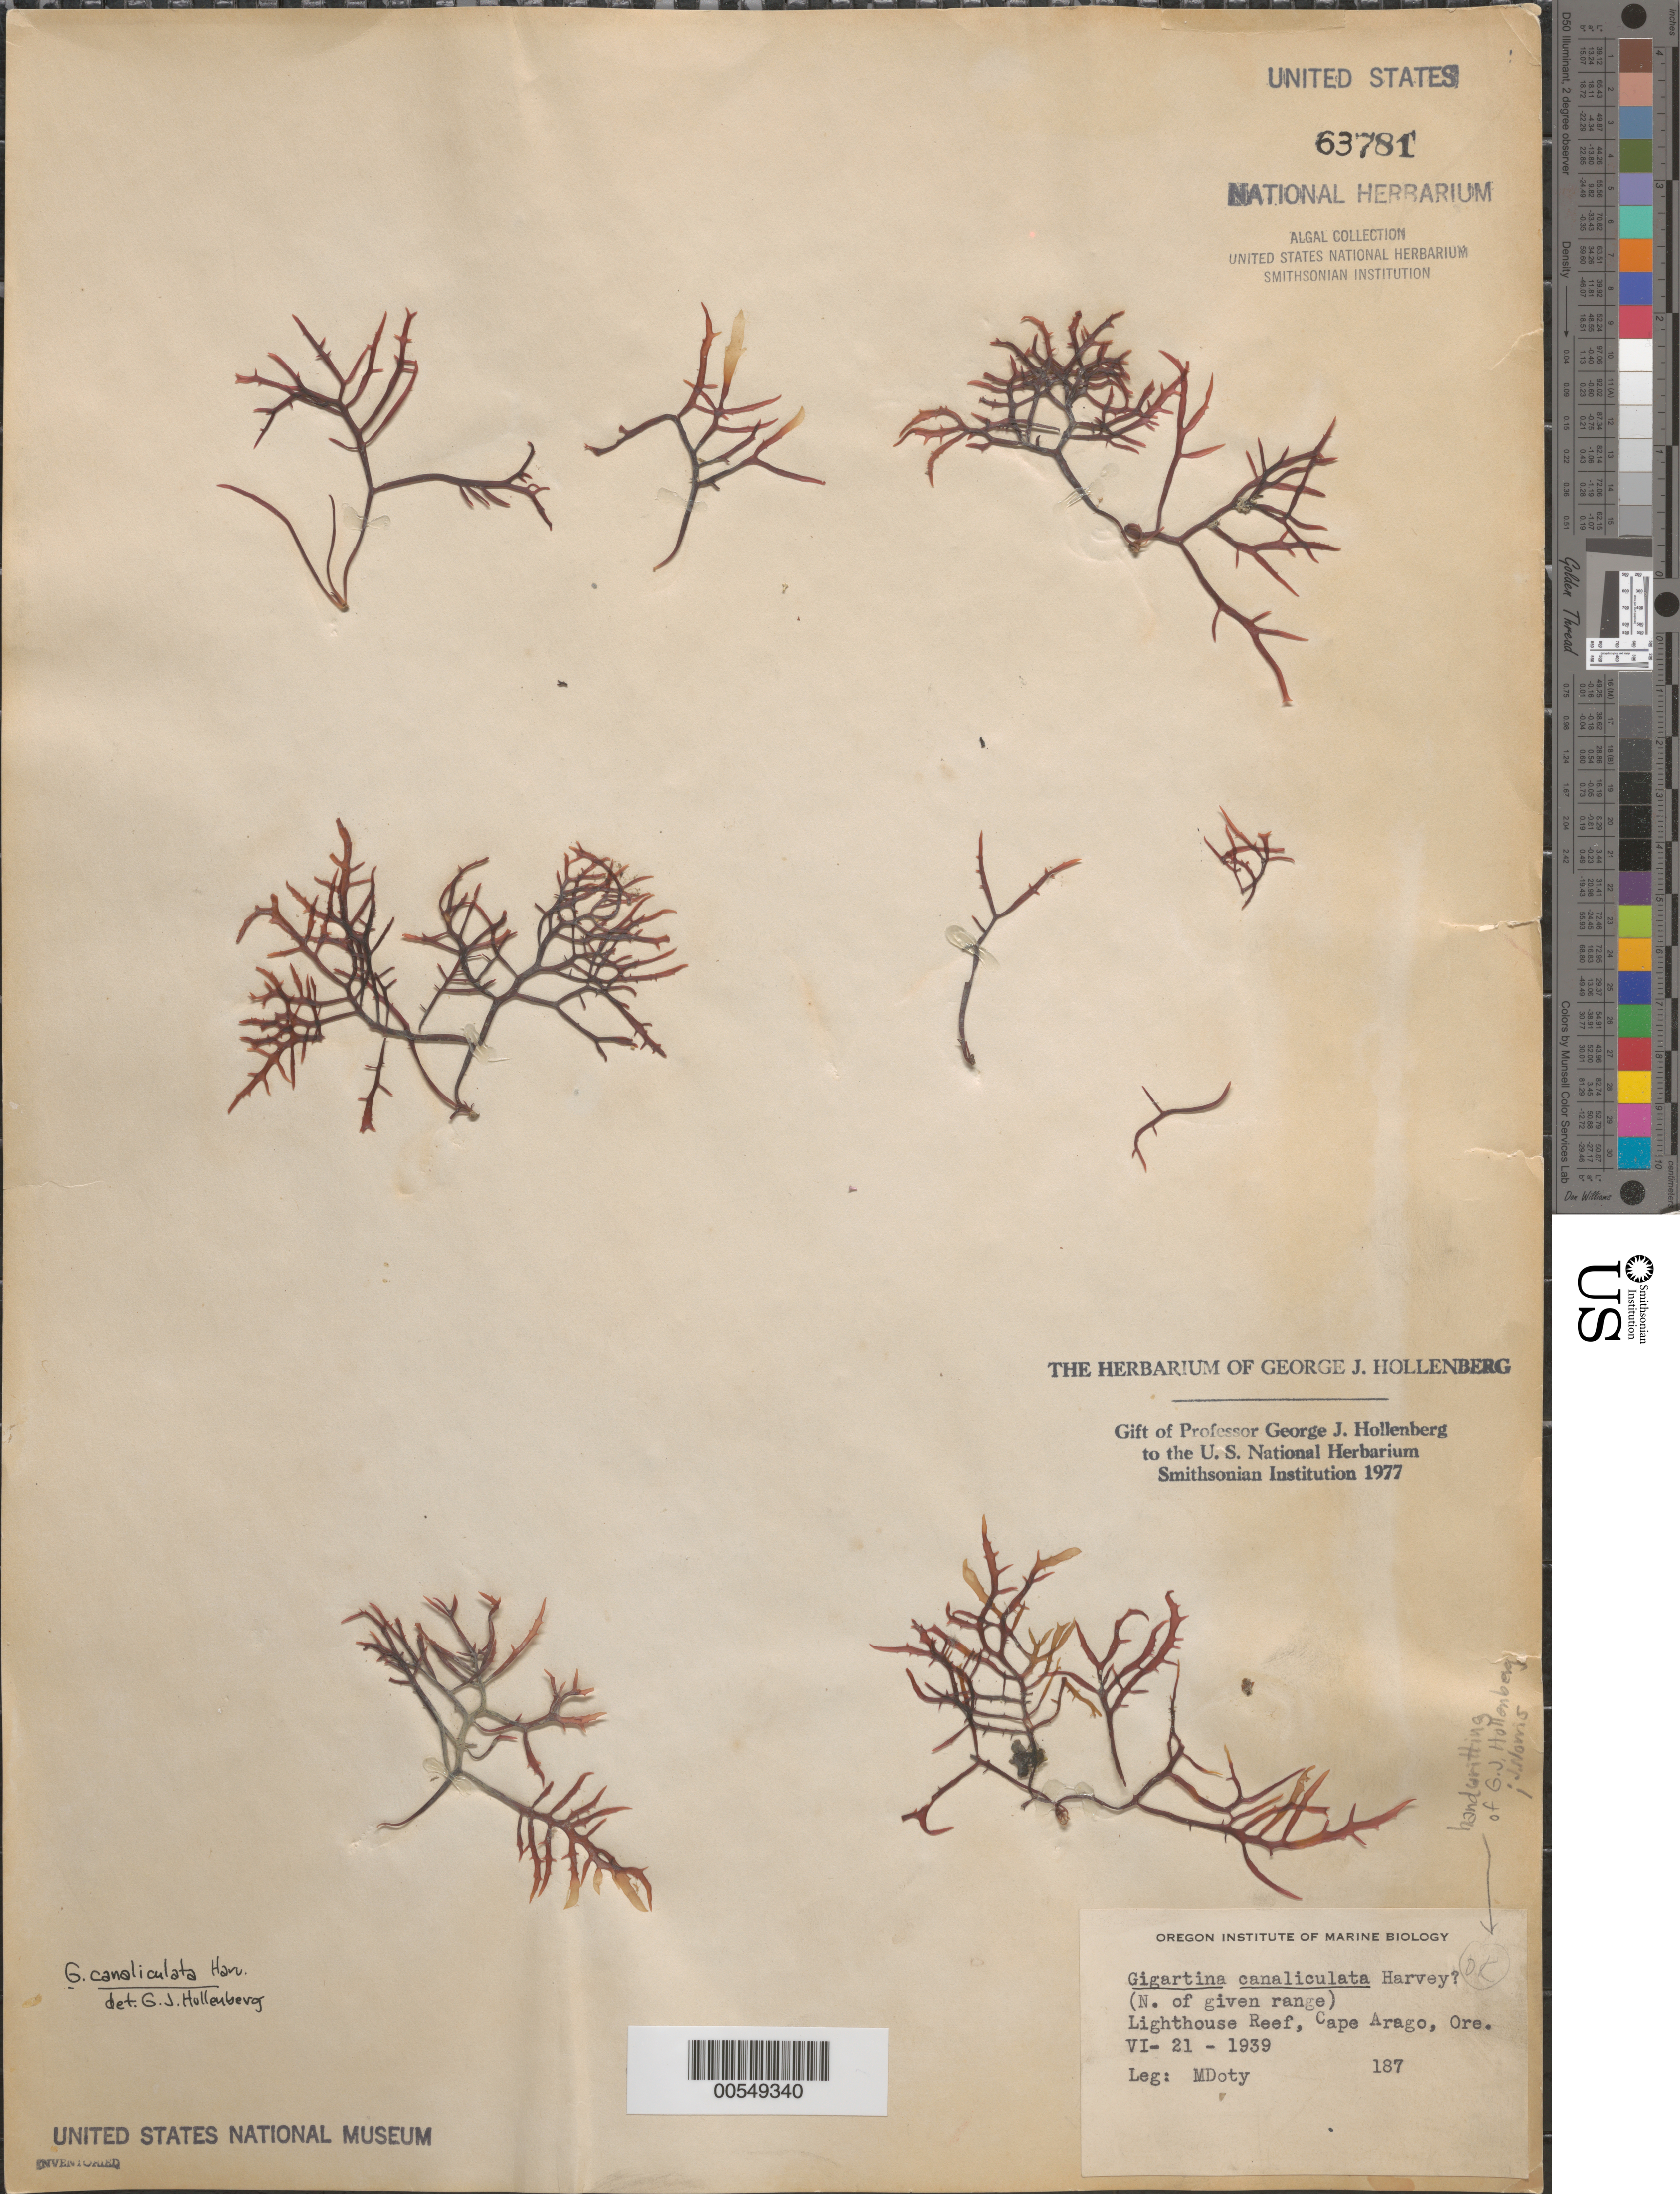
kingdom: Plantae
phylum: Rhodophyta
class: Florideophyceae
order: Gigartinales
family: Gigartinaceae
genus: Chondracanthus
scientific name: Chondracanthus canaliculatus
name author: (Harv.) Guiry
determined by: Algae name updating Project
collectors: M. S. Doty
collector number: MSD 187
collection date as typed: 21 Jun 1939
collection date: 1939-06-21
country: United States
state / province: Oregon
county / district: Coos County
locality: Lighthouse Reef, Cape Arago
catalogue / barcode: US 63781